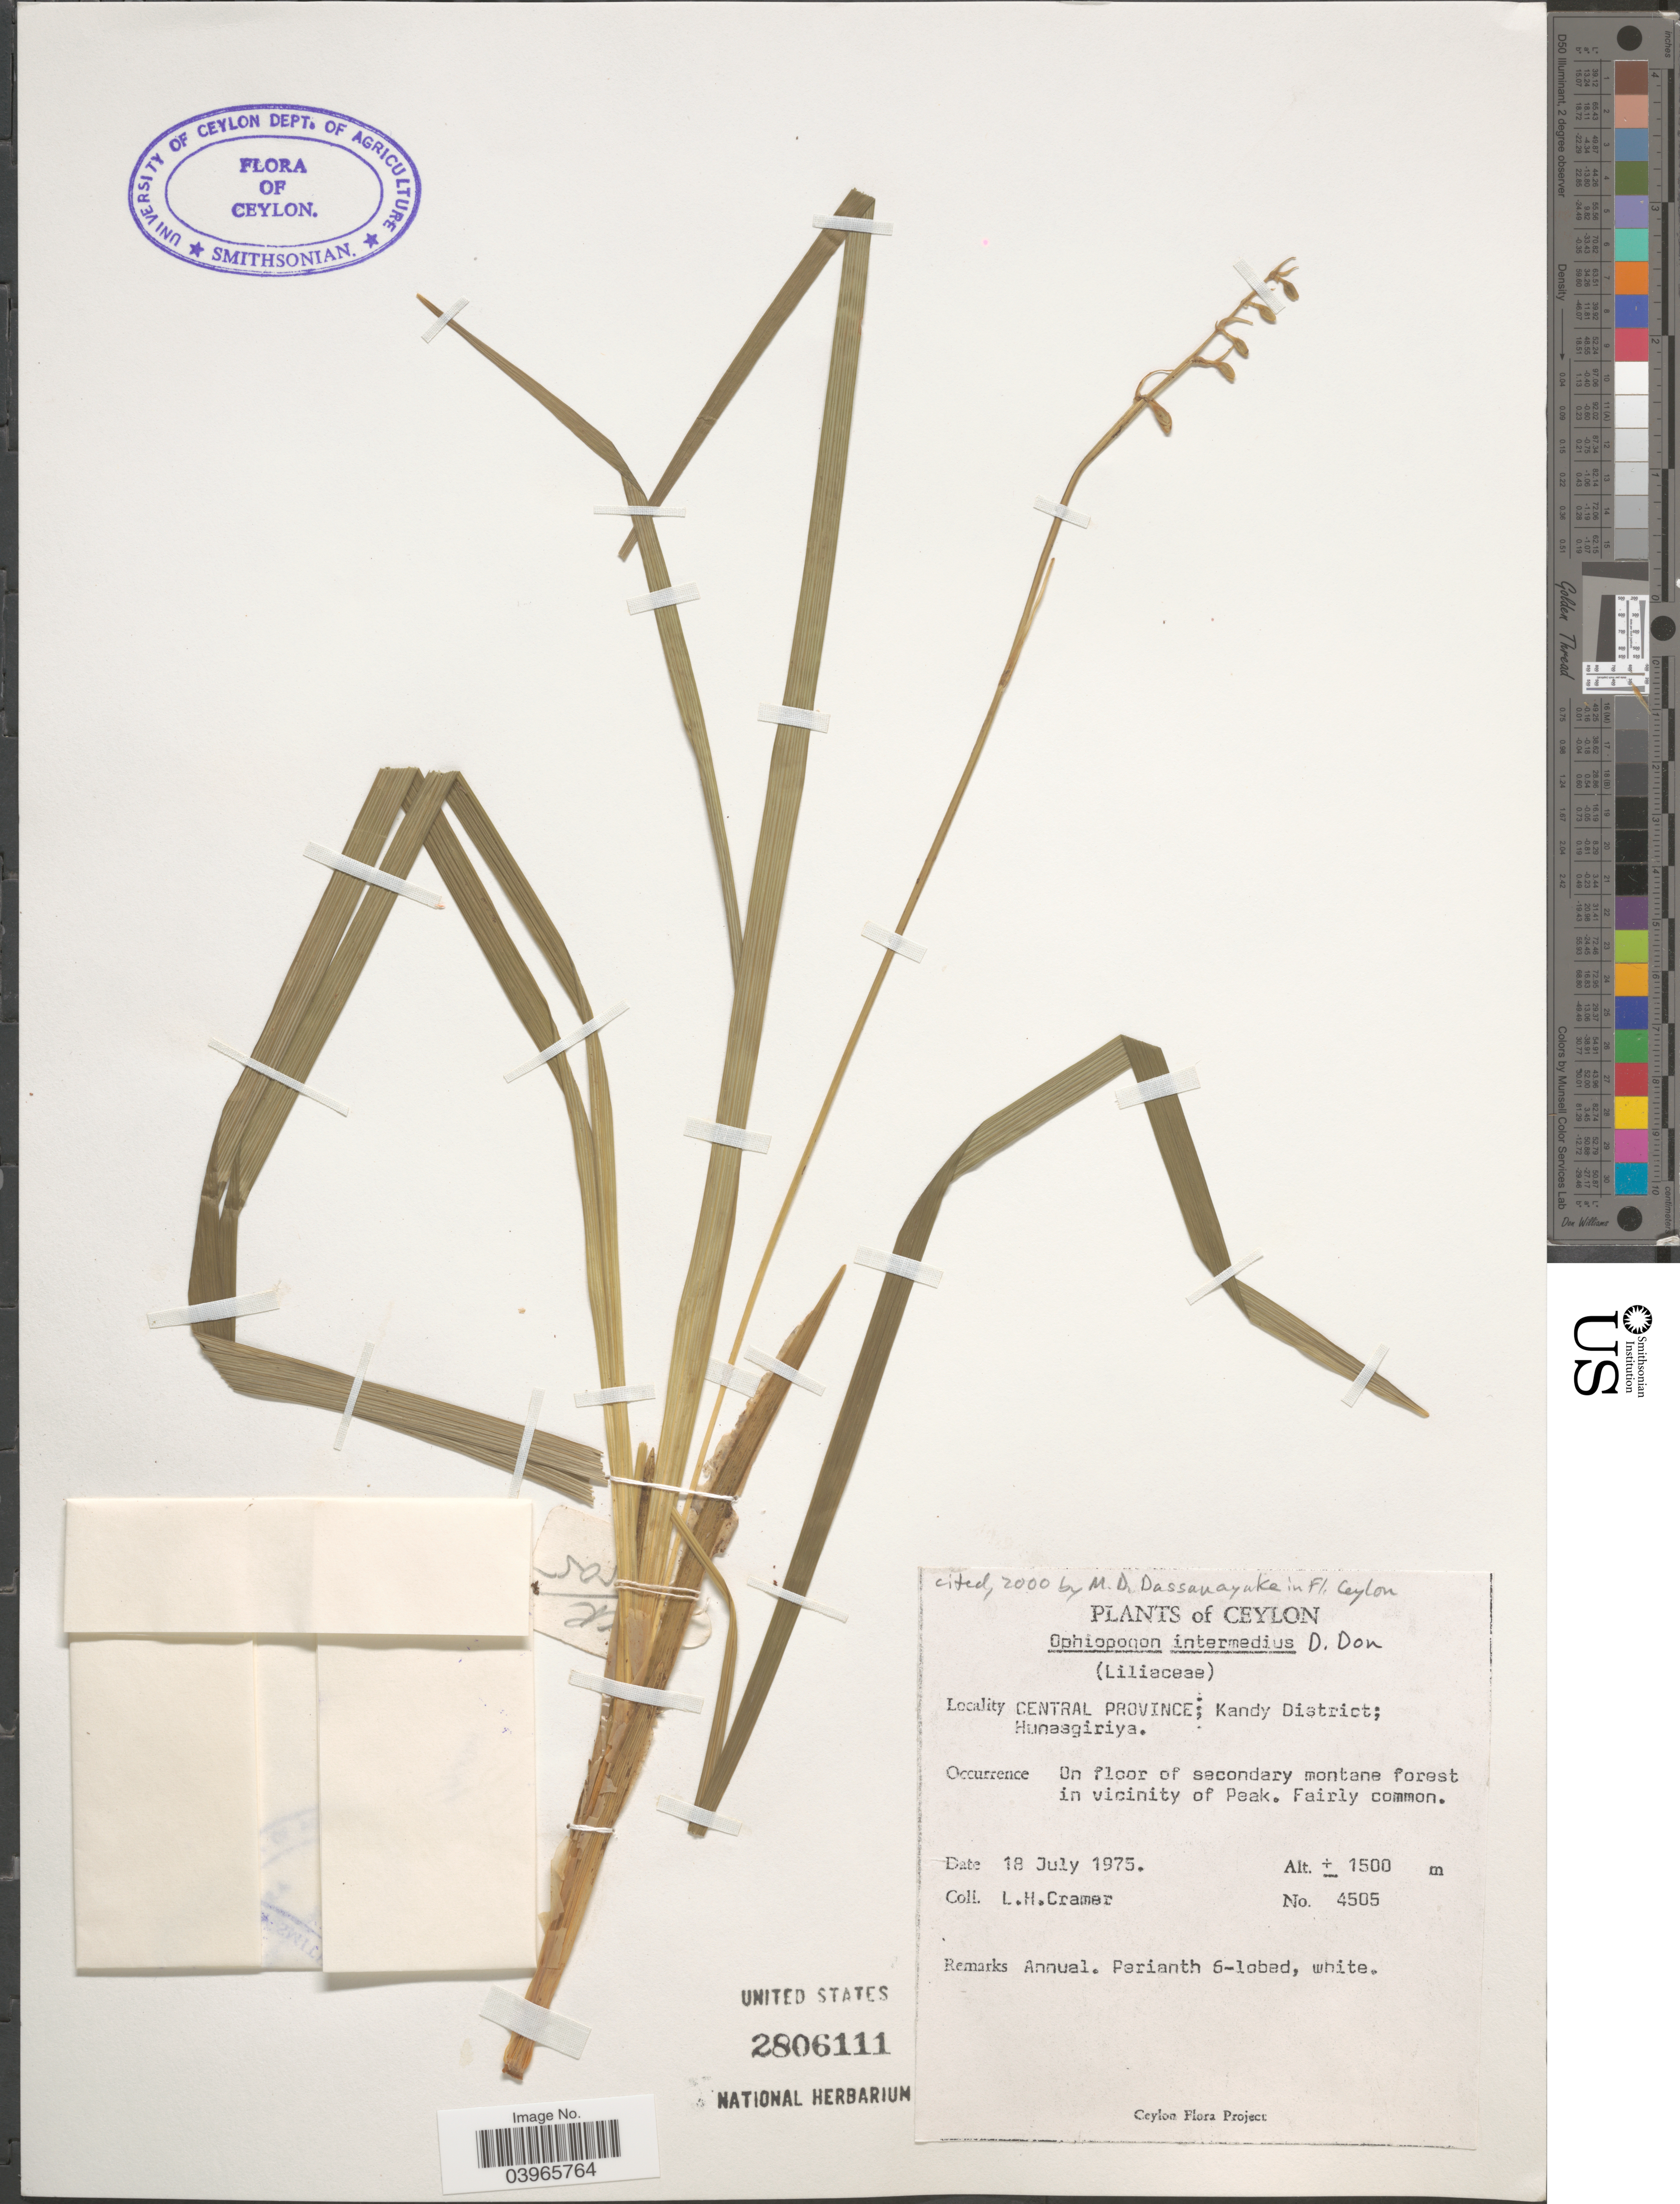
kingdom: Plantae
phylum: Tracheophyta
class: Liliopsida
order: Asparagales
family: Asparagaceae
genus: Ophiopogon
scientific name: Ophiopogon intermedius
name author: D. Don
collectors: L. H. Cramer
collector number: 4505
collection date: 1975-07-18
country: Sri Lanka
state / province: Central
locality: Ceylon. Kandy District; Hunasgiriya. On floor of secondary montane forest in vicinity of Peak.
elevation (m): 1500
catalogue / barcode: US 2806111